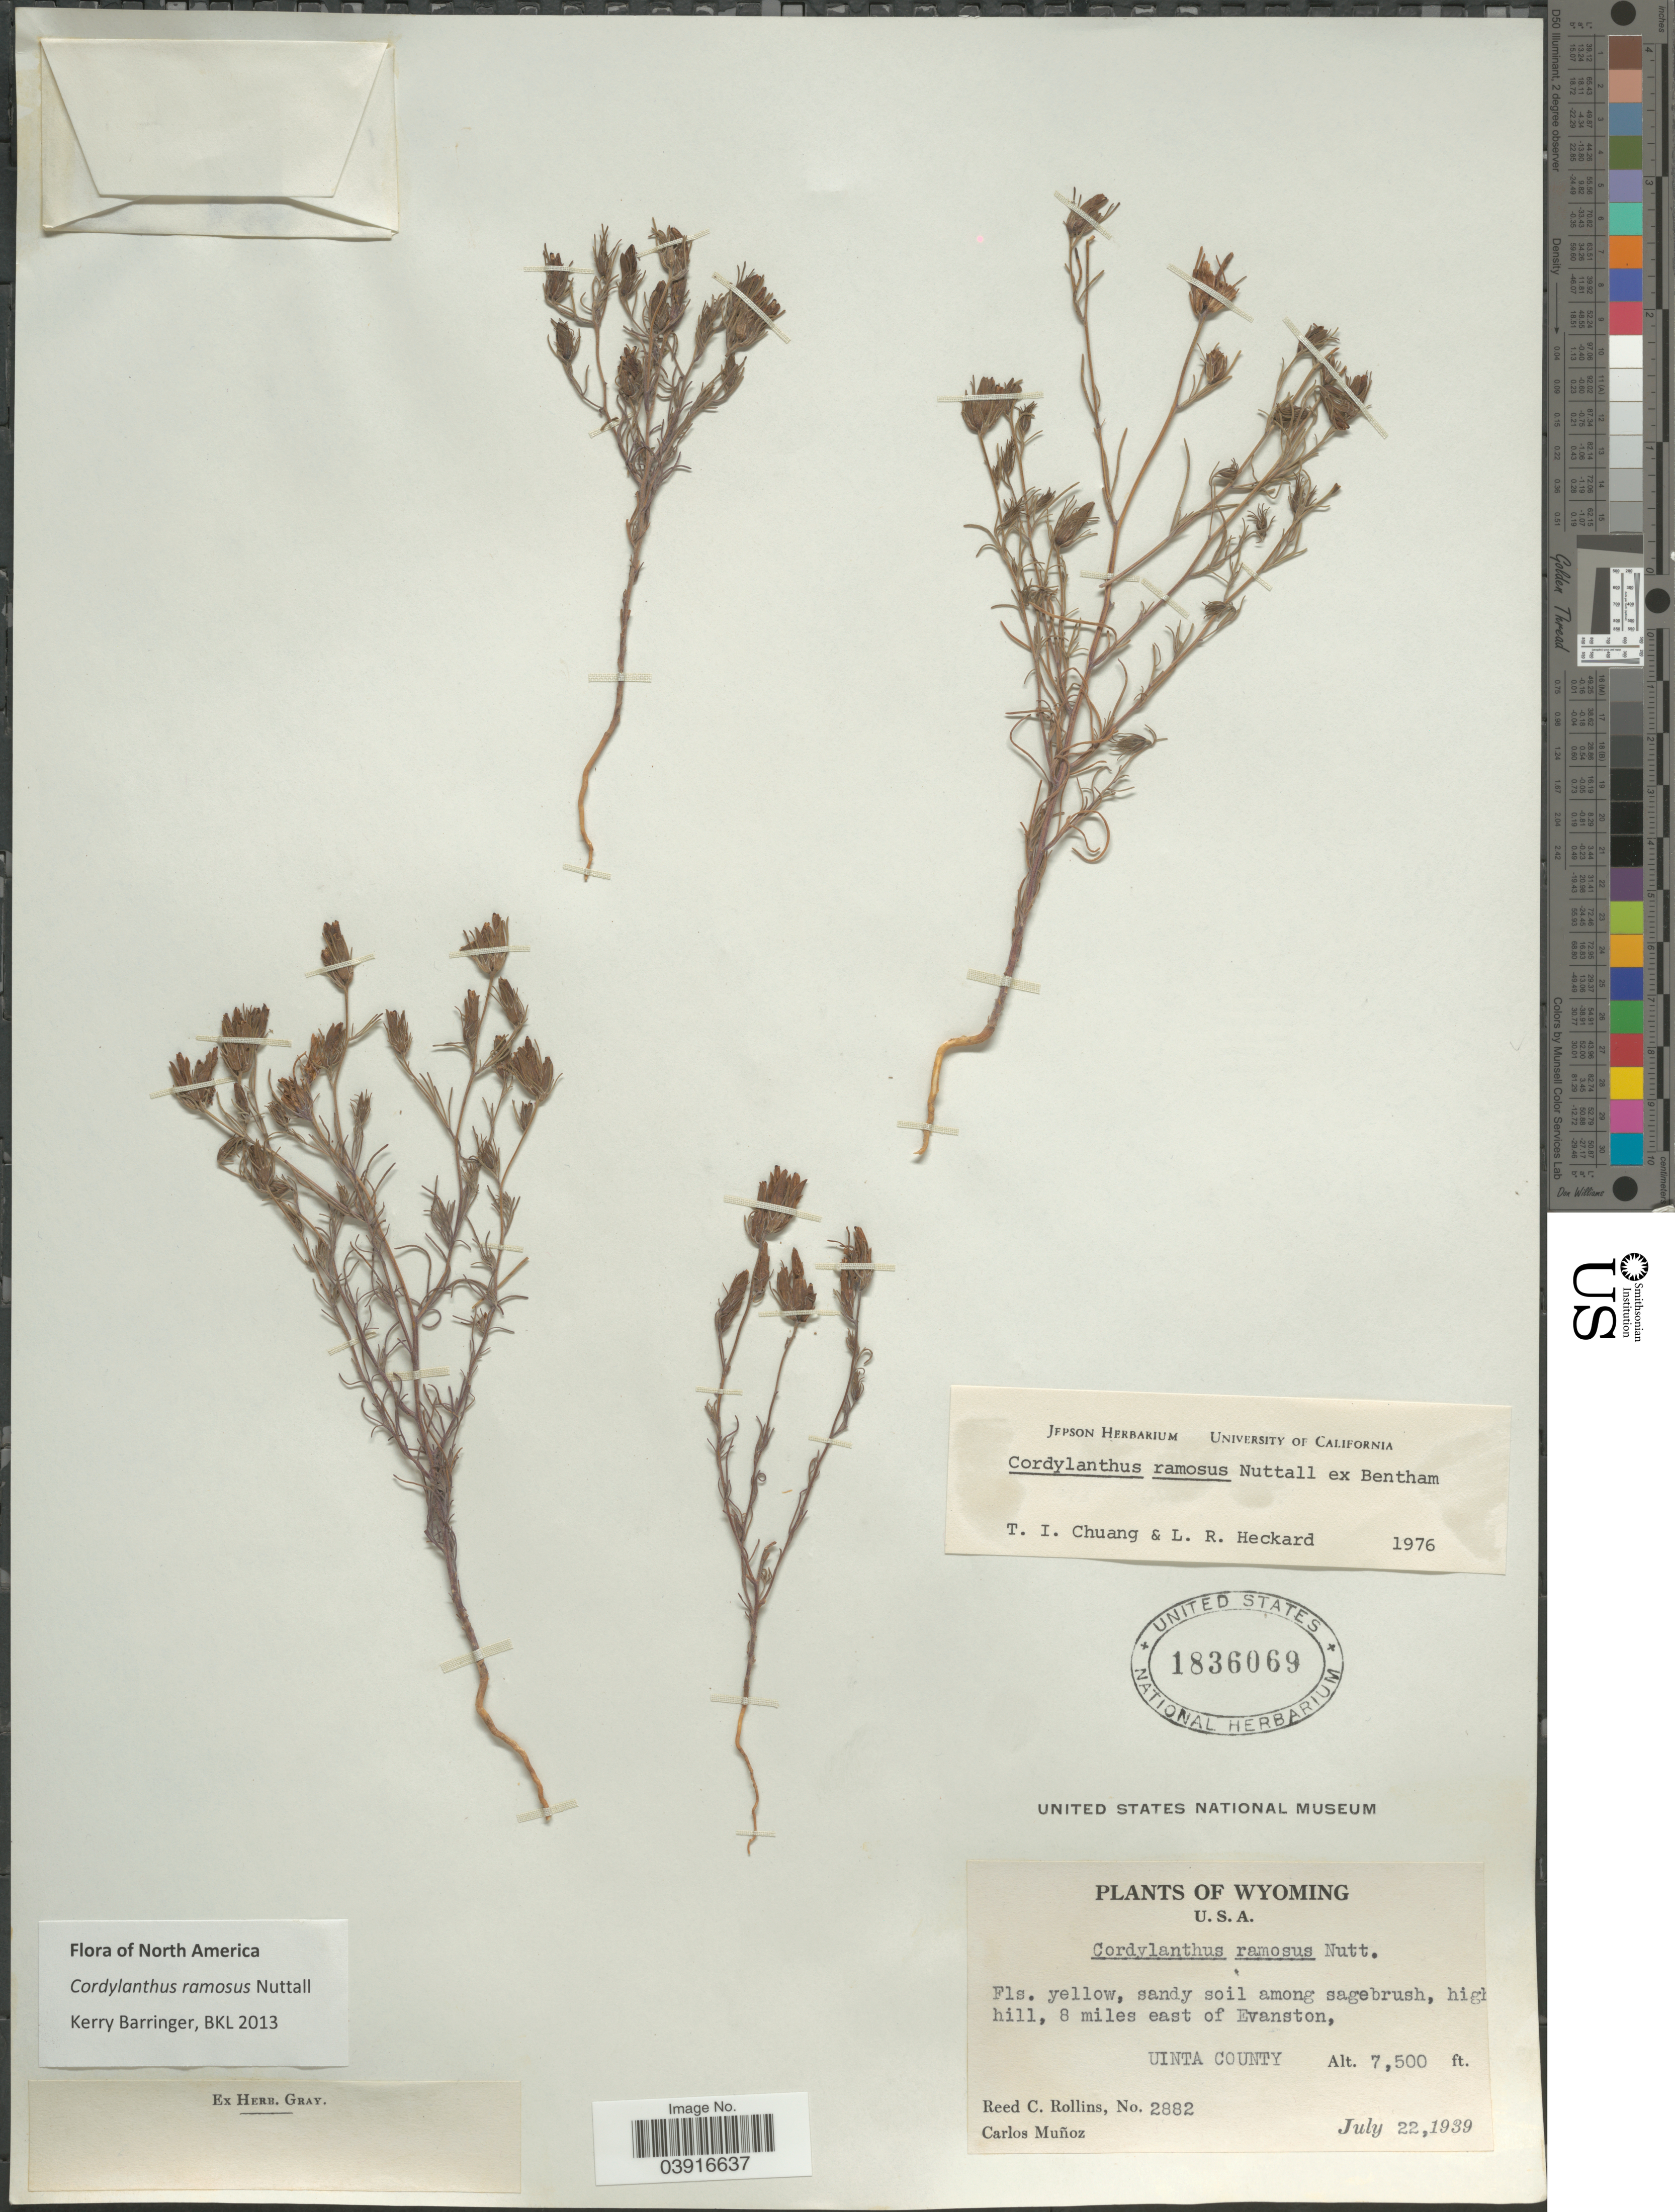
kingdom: Plantae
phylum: Tracheophyta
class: Magnoliopsida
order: Lamiales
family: Orobanchaceae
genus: Cordylanthus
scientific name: Cordylanthus ramosus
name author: Nutt. ex Benth.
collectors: R. C. Rollins & C. Muñoz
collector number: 2882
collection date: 1939-07-22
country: United States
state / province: Wyoming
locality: Sandy soil among sagebrush, high hill, 8 miles east of Evanston, Uinta County.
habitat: sandy soil among sagebrush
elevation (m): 2286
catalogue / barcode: US 1836069